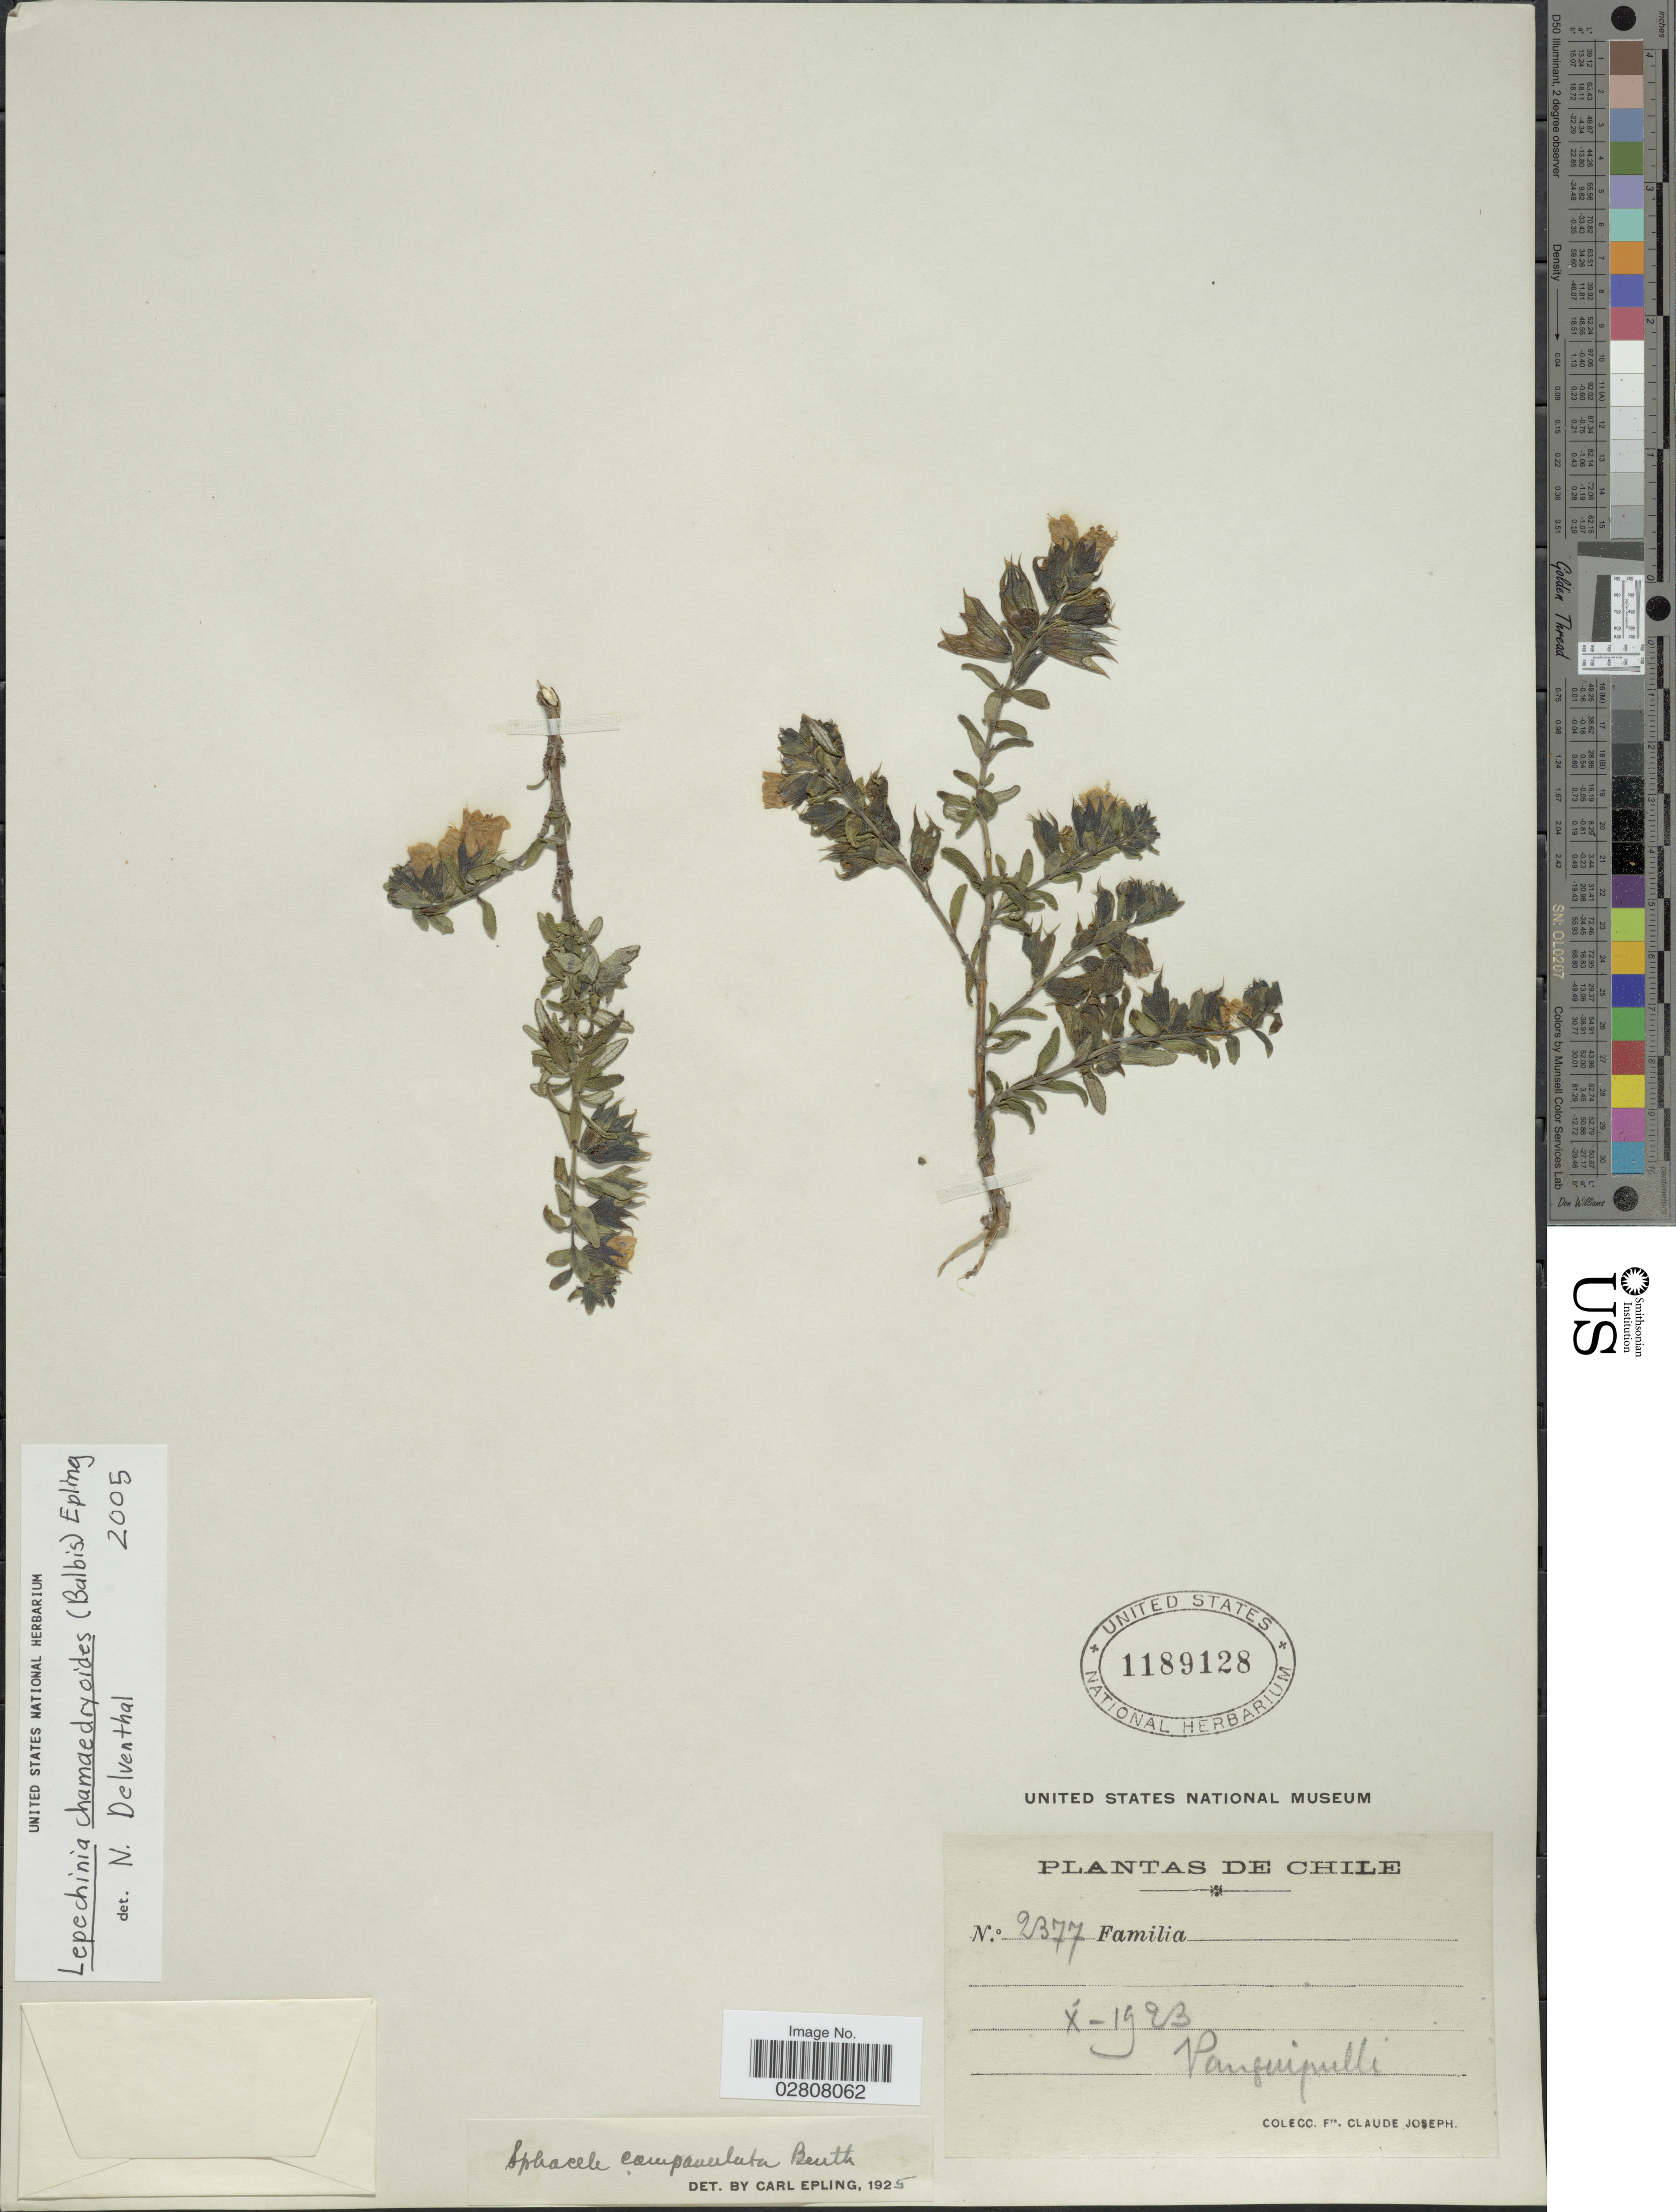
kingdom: Plantae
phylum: Tracheophyta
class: Magnoliopsida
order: Lamiales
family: Lamiaceae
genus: Lepechinia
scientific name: Lepechinia chamaedryoides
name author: (Balb.) Epling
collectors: Bro. Claude-Joseph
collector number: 2377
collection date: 1923-10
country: Chile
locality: Panguipulli.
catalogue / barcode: US 1189128